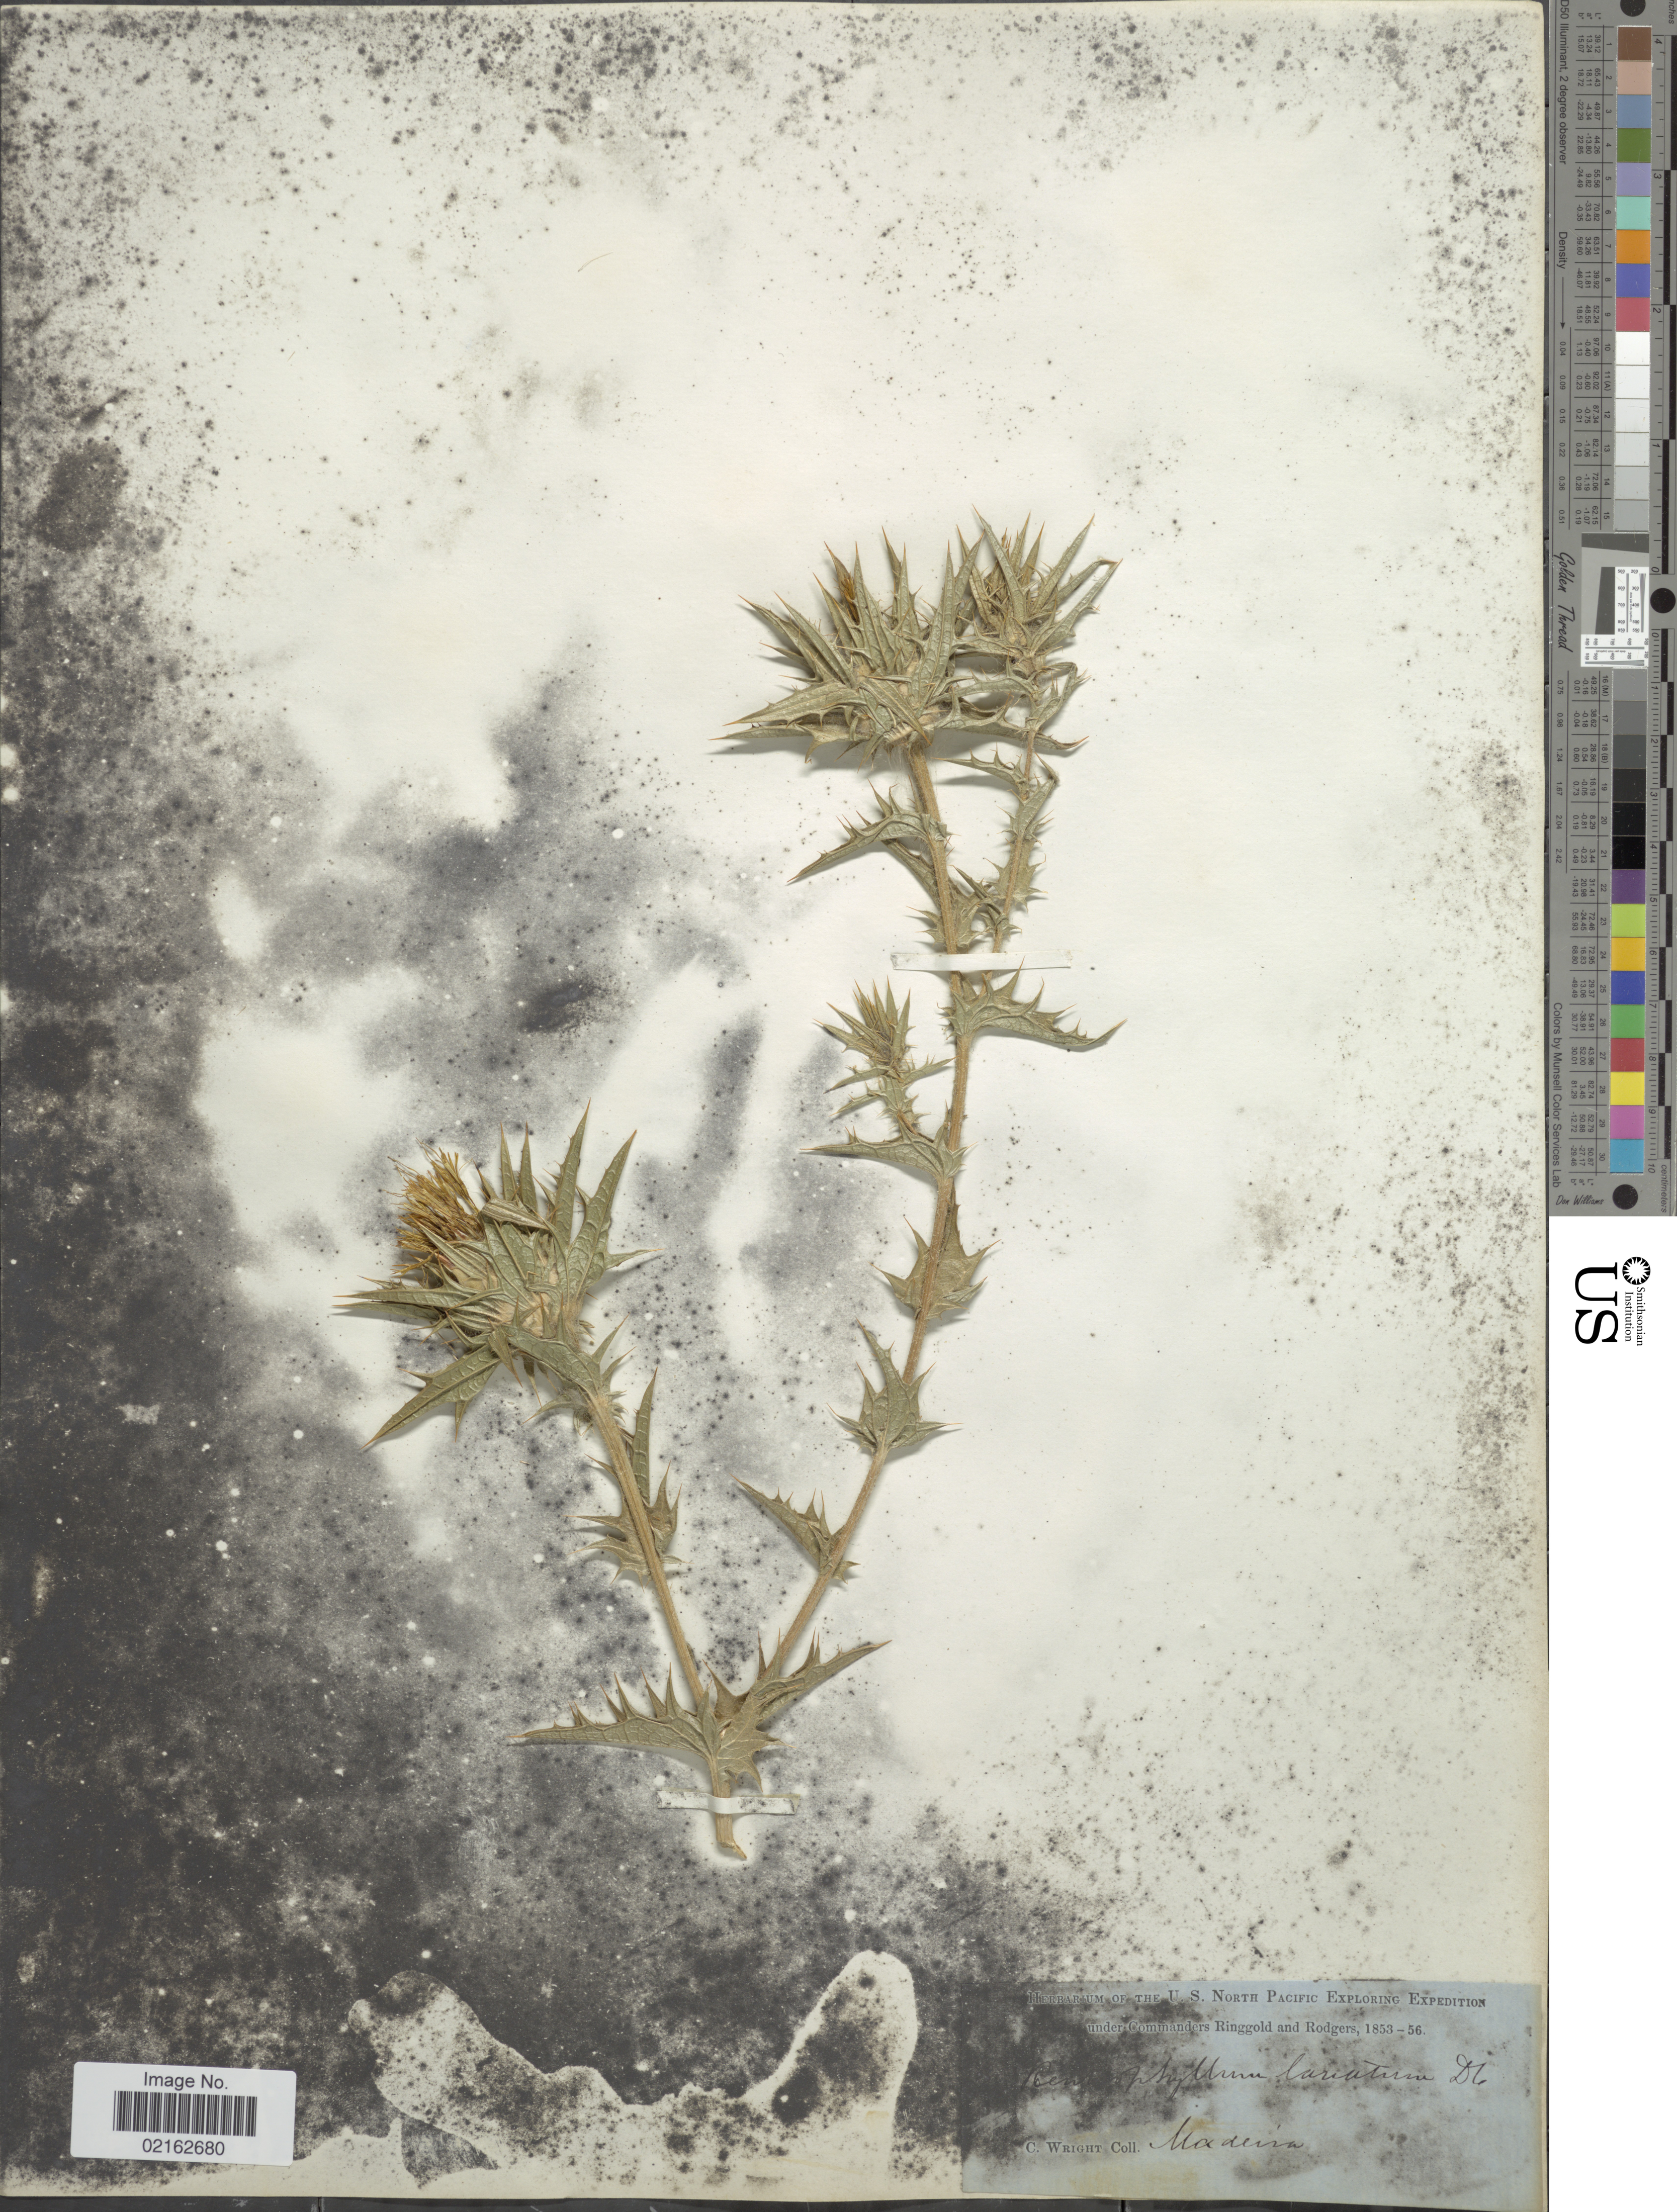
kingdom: Plantae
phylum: Tracheophyta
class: Magnoliopsida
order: Asterales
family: Asteraceae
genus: Carthamus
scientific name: Carthamus lanatus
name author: L.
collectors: C. Wright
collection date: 1853/1856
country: Portugal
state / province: Madeira (Aut. Reg.)